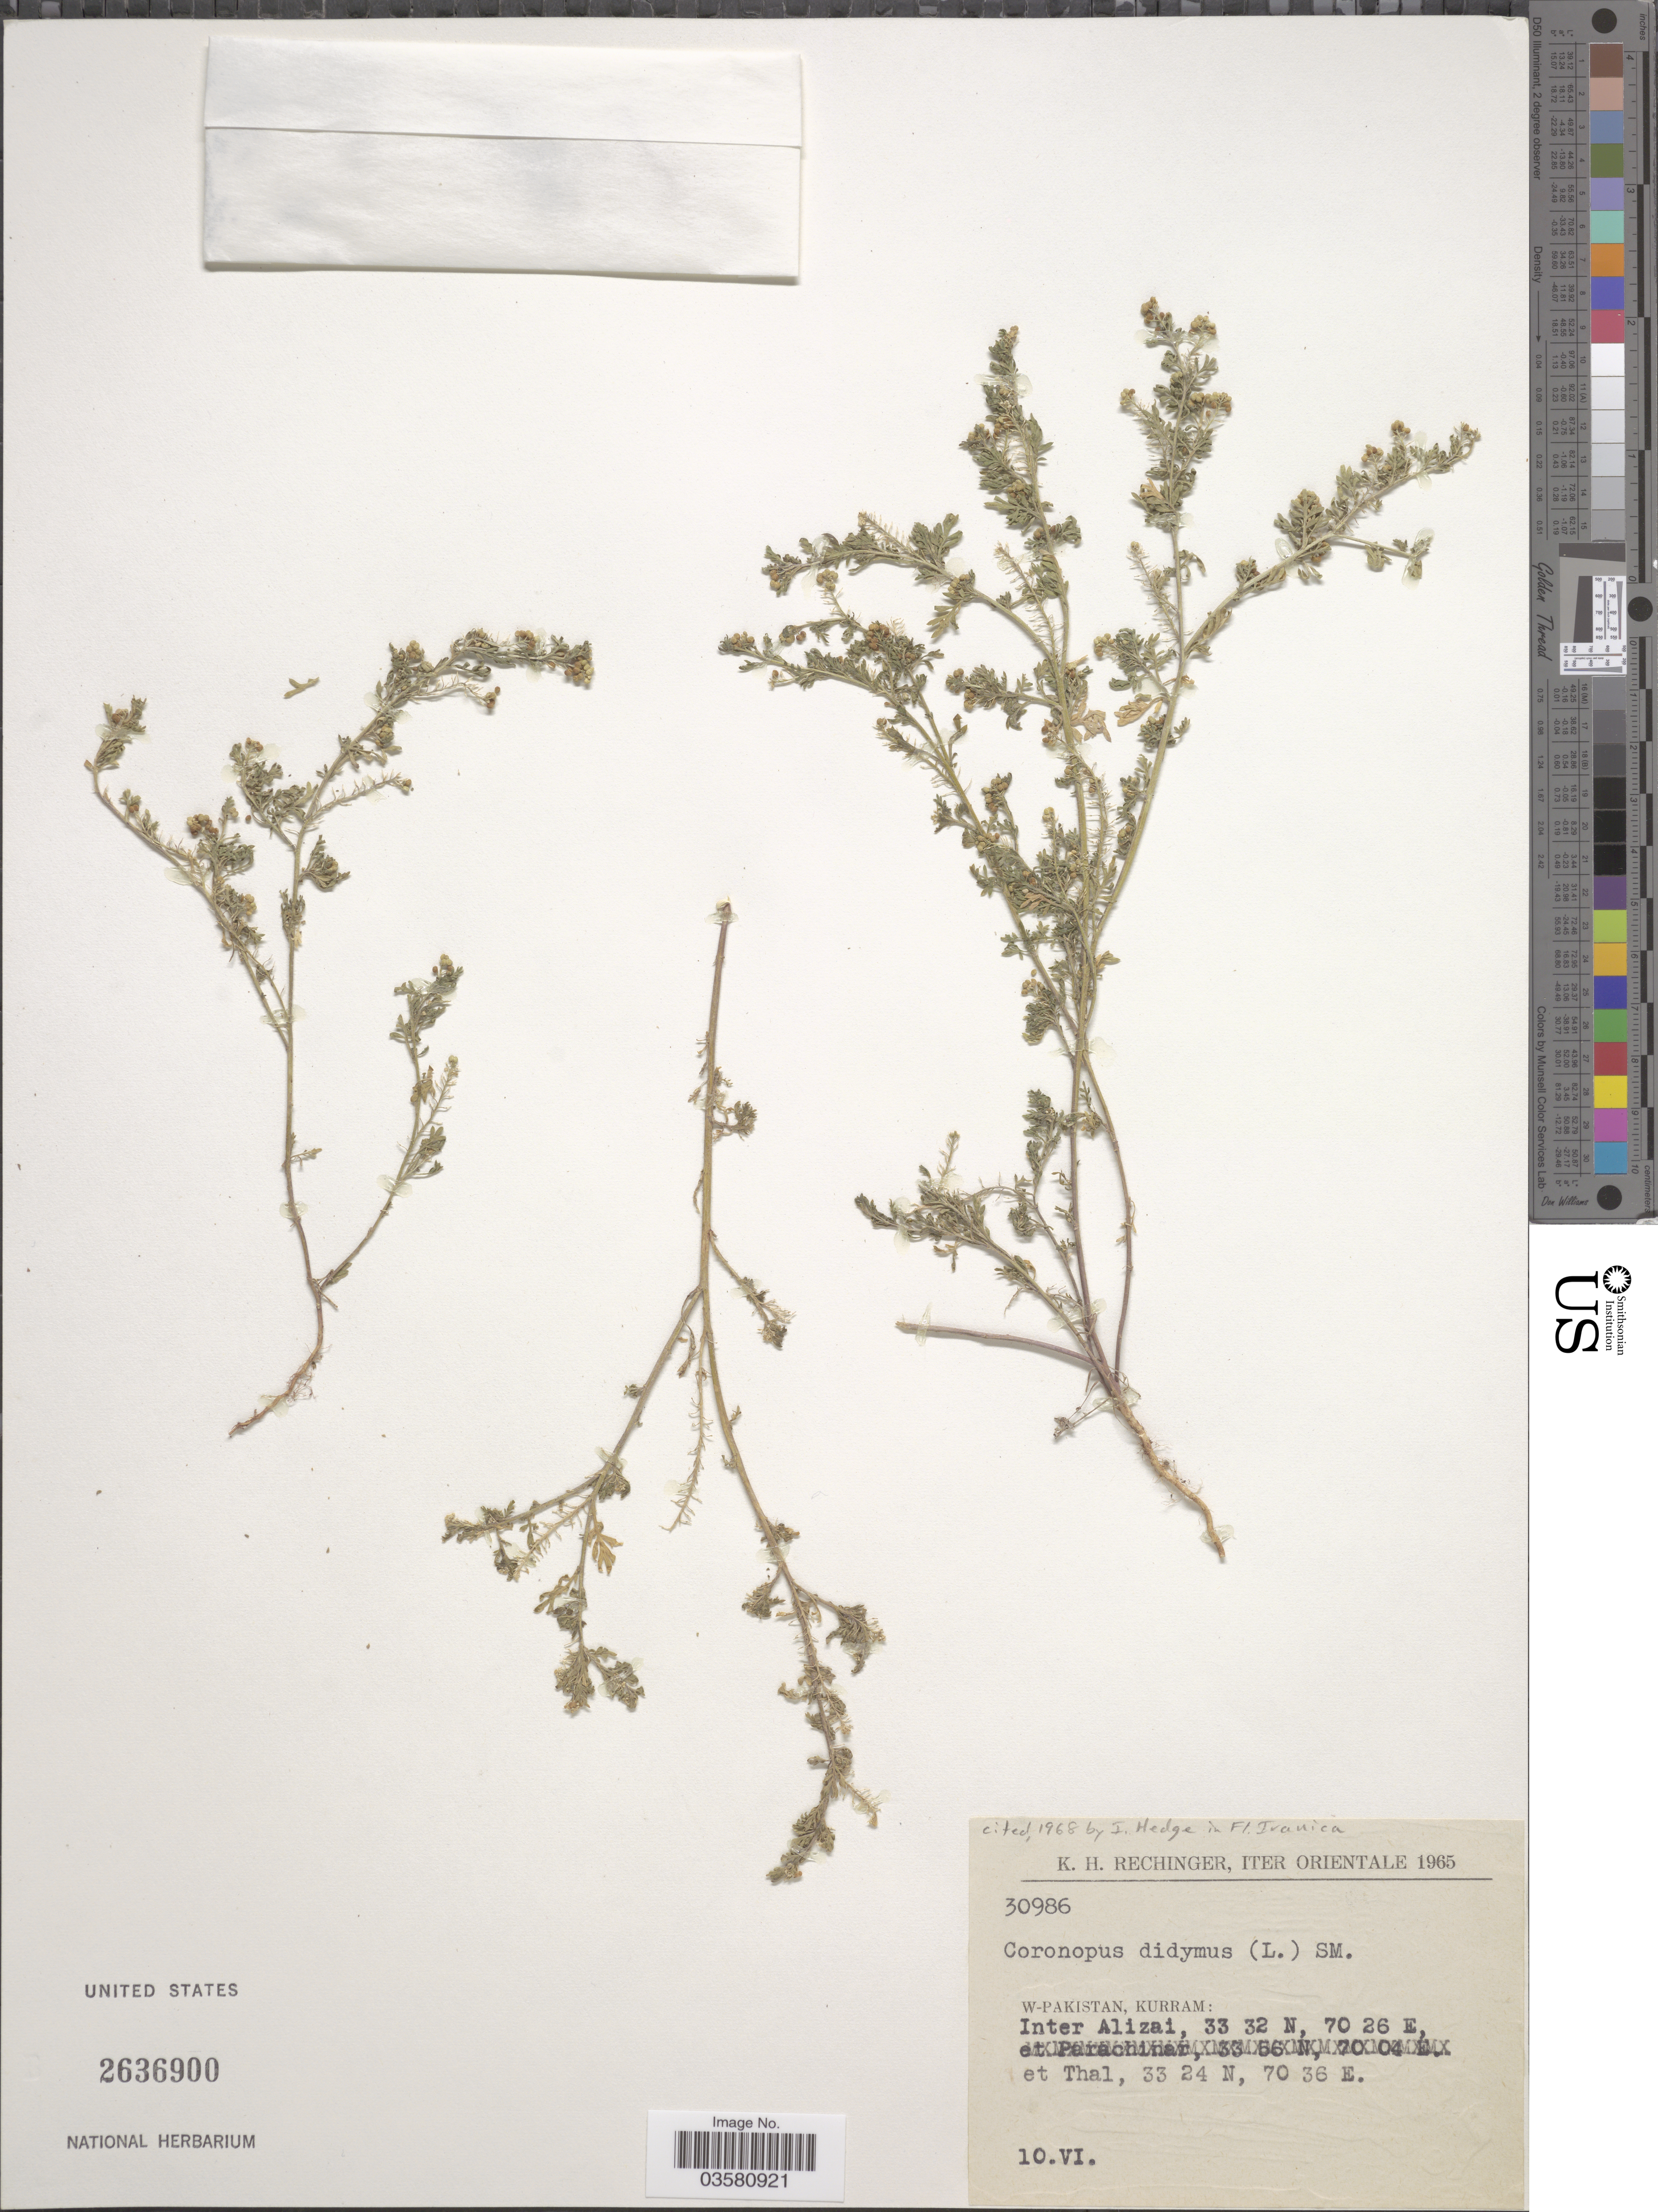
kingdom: Plantae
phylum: Tracheophyta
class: Magnoliopsida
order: Brassicales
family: Brassicaceae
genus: Lepidium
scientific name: Lepidium didymum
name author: L.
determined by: Strong, M. T., (US), Smithsonian Institution - National Museum of Natural History (UNITED STATES)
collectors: K. H. Rechinger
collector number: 30986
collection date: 1965-06-10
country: Pakistan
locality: Orientale. W-Pakistan, Kurram: Inter Alizai et Thal.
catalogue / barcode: US 2636900